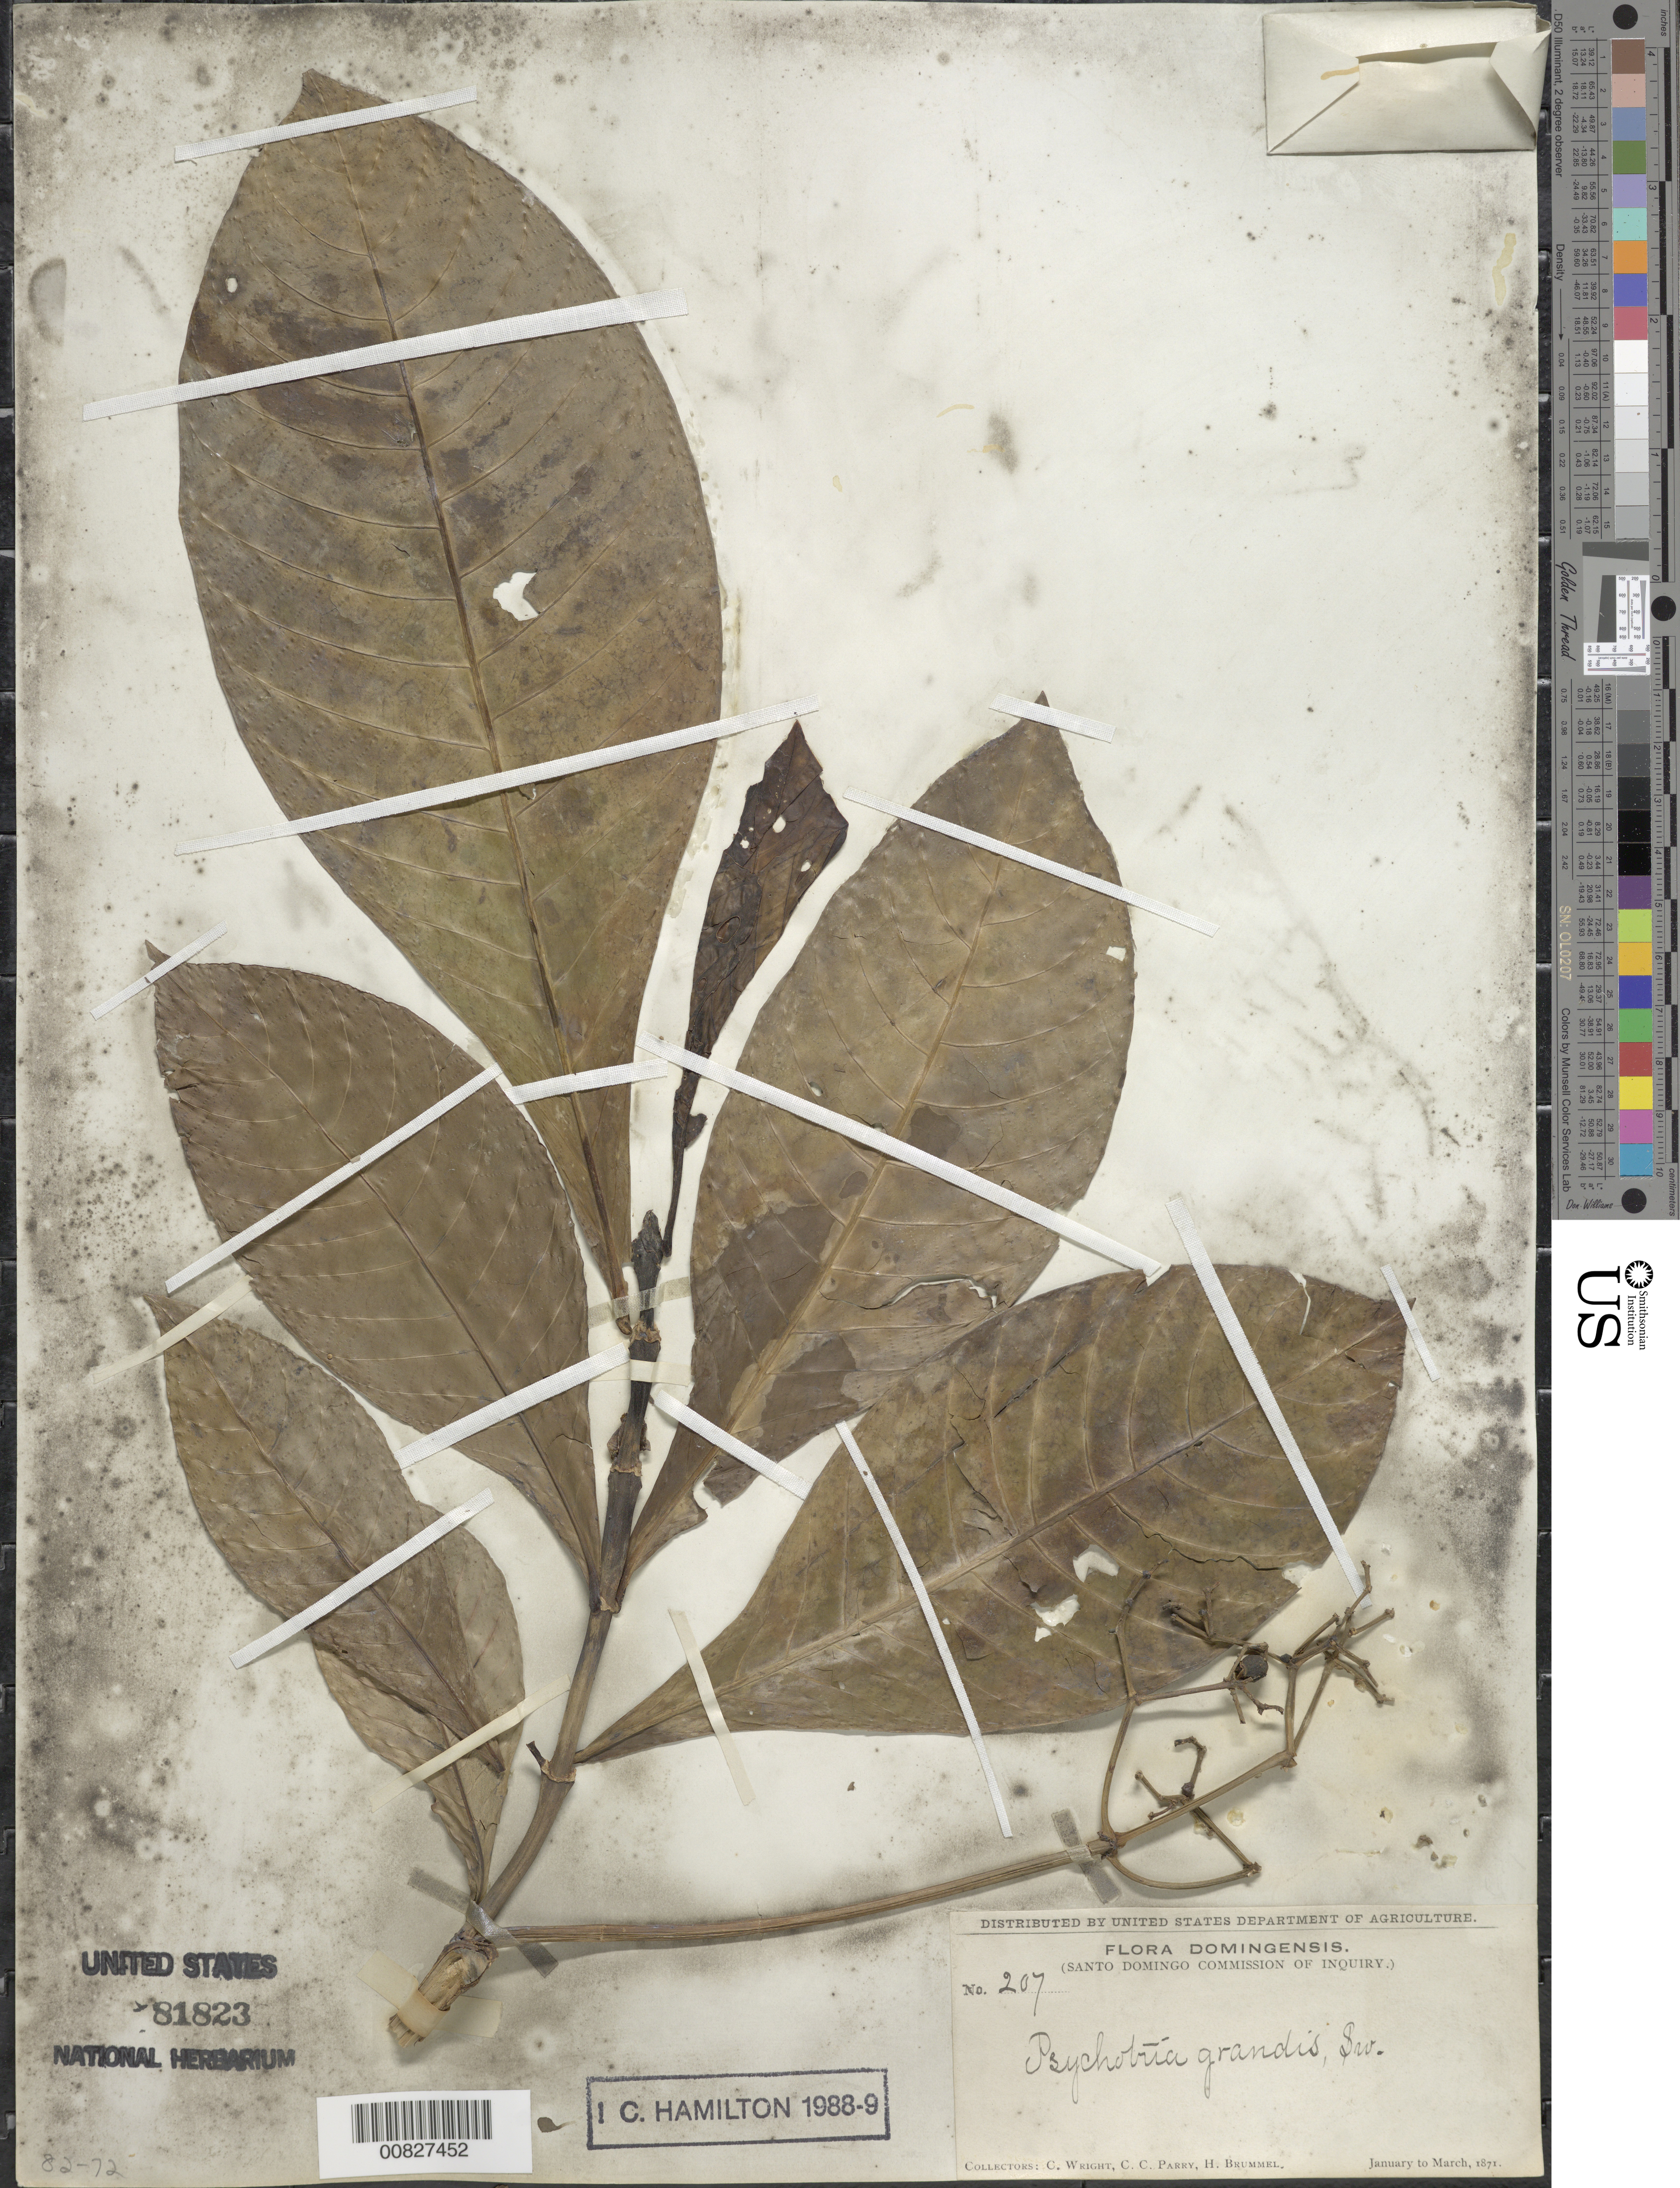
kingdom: Plantae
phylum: Tracheophyta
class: Magnoliopsida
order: Gentianales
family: Rubiaceae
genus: Psychotria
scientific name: Psychotria grandis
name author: Sw.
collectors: C. Wright, C. C. Parry & H. Brummel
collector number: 207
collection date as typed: Jan 1871 to -- Mar 1871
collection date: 1871-01/1871-03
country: Dominican Republic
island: Hispaniola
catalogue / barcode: US 81823